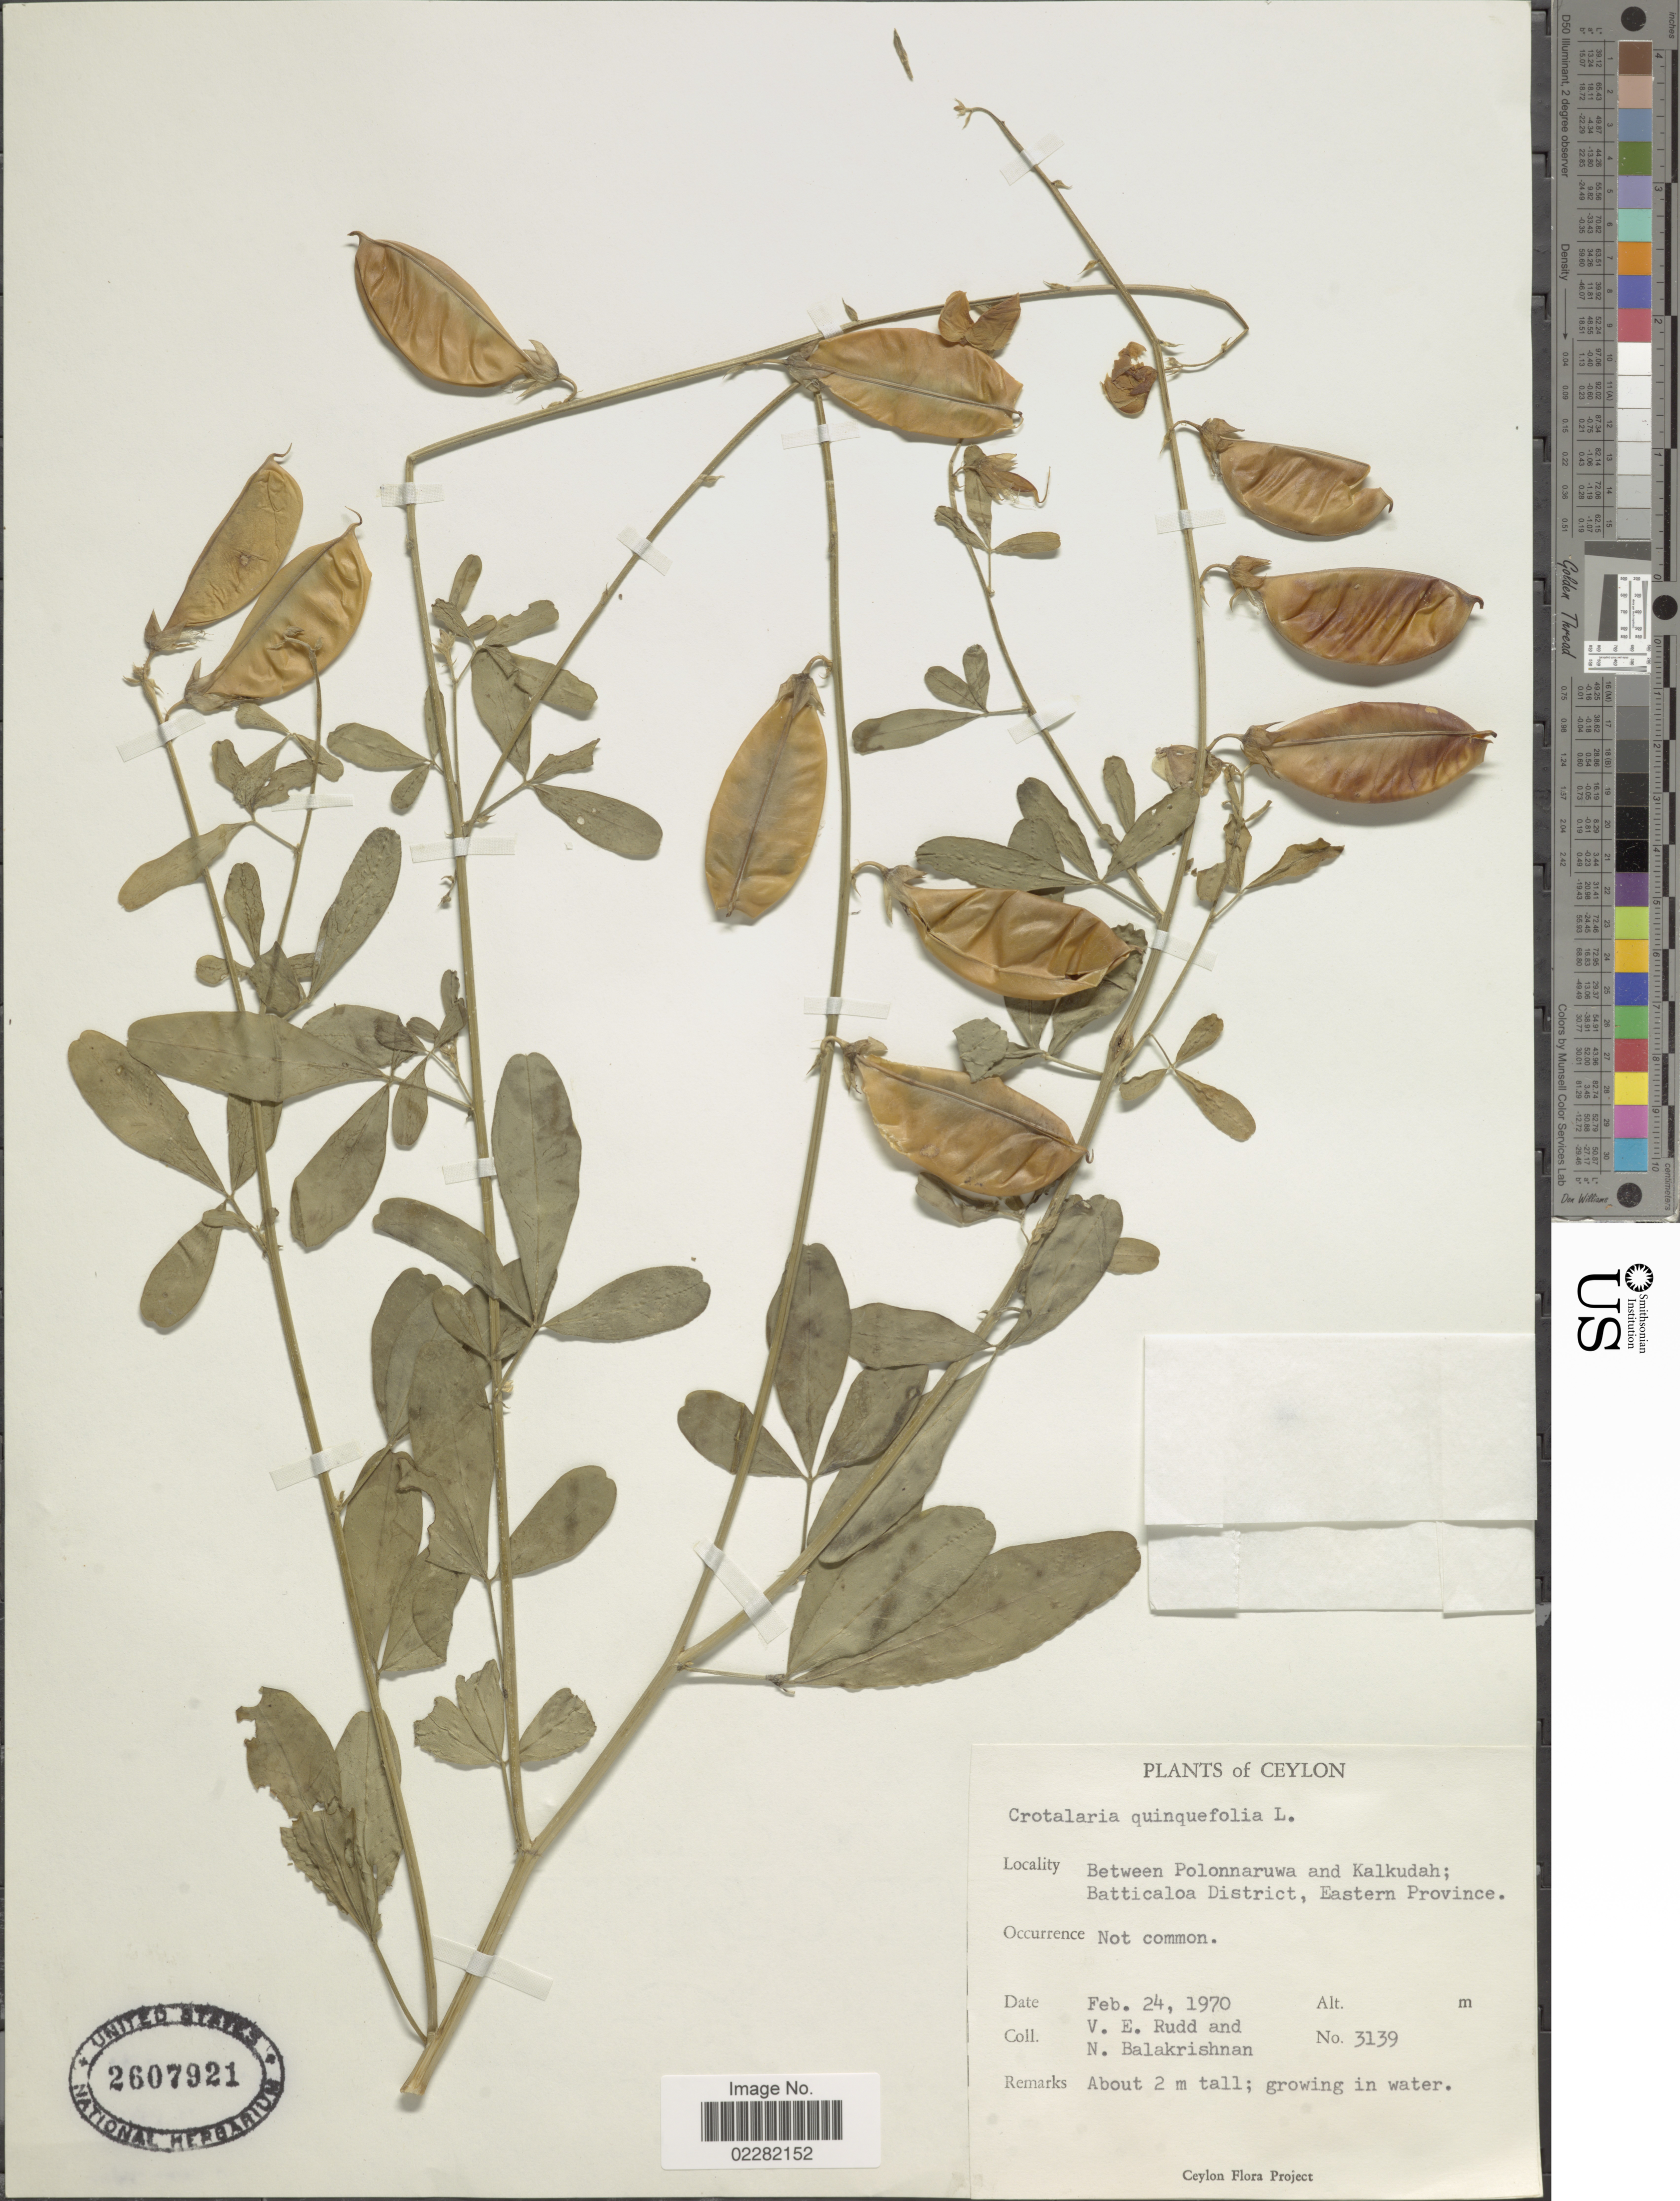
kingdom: Plantae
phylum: Tracheophyta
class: Magnoliopsida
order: Fabales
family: Fabaceae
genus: Crotalaria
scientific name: Crotalaria quinquefolia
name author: L.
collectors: V. E. Rudd & N. Balakrishnan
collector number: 3139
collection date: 1970-02-24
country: Sri Lanka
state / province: Eastern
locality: Ceylon. Between Polonnaruwa and Kalkudah; Batticaloa District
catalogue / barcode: US 2607921